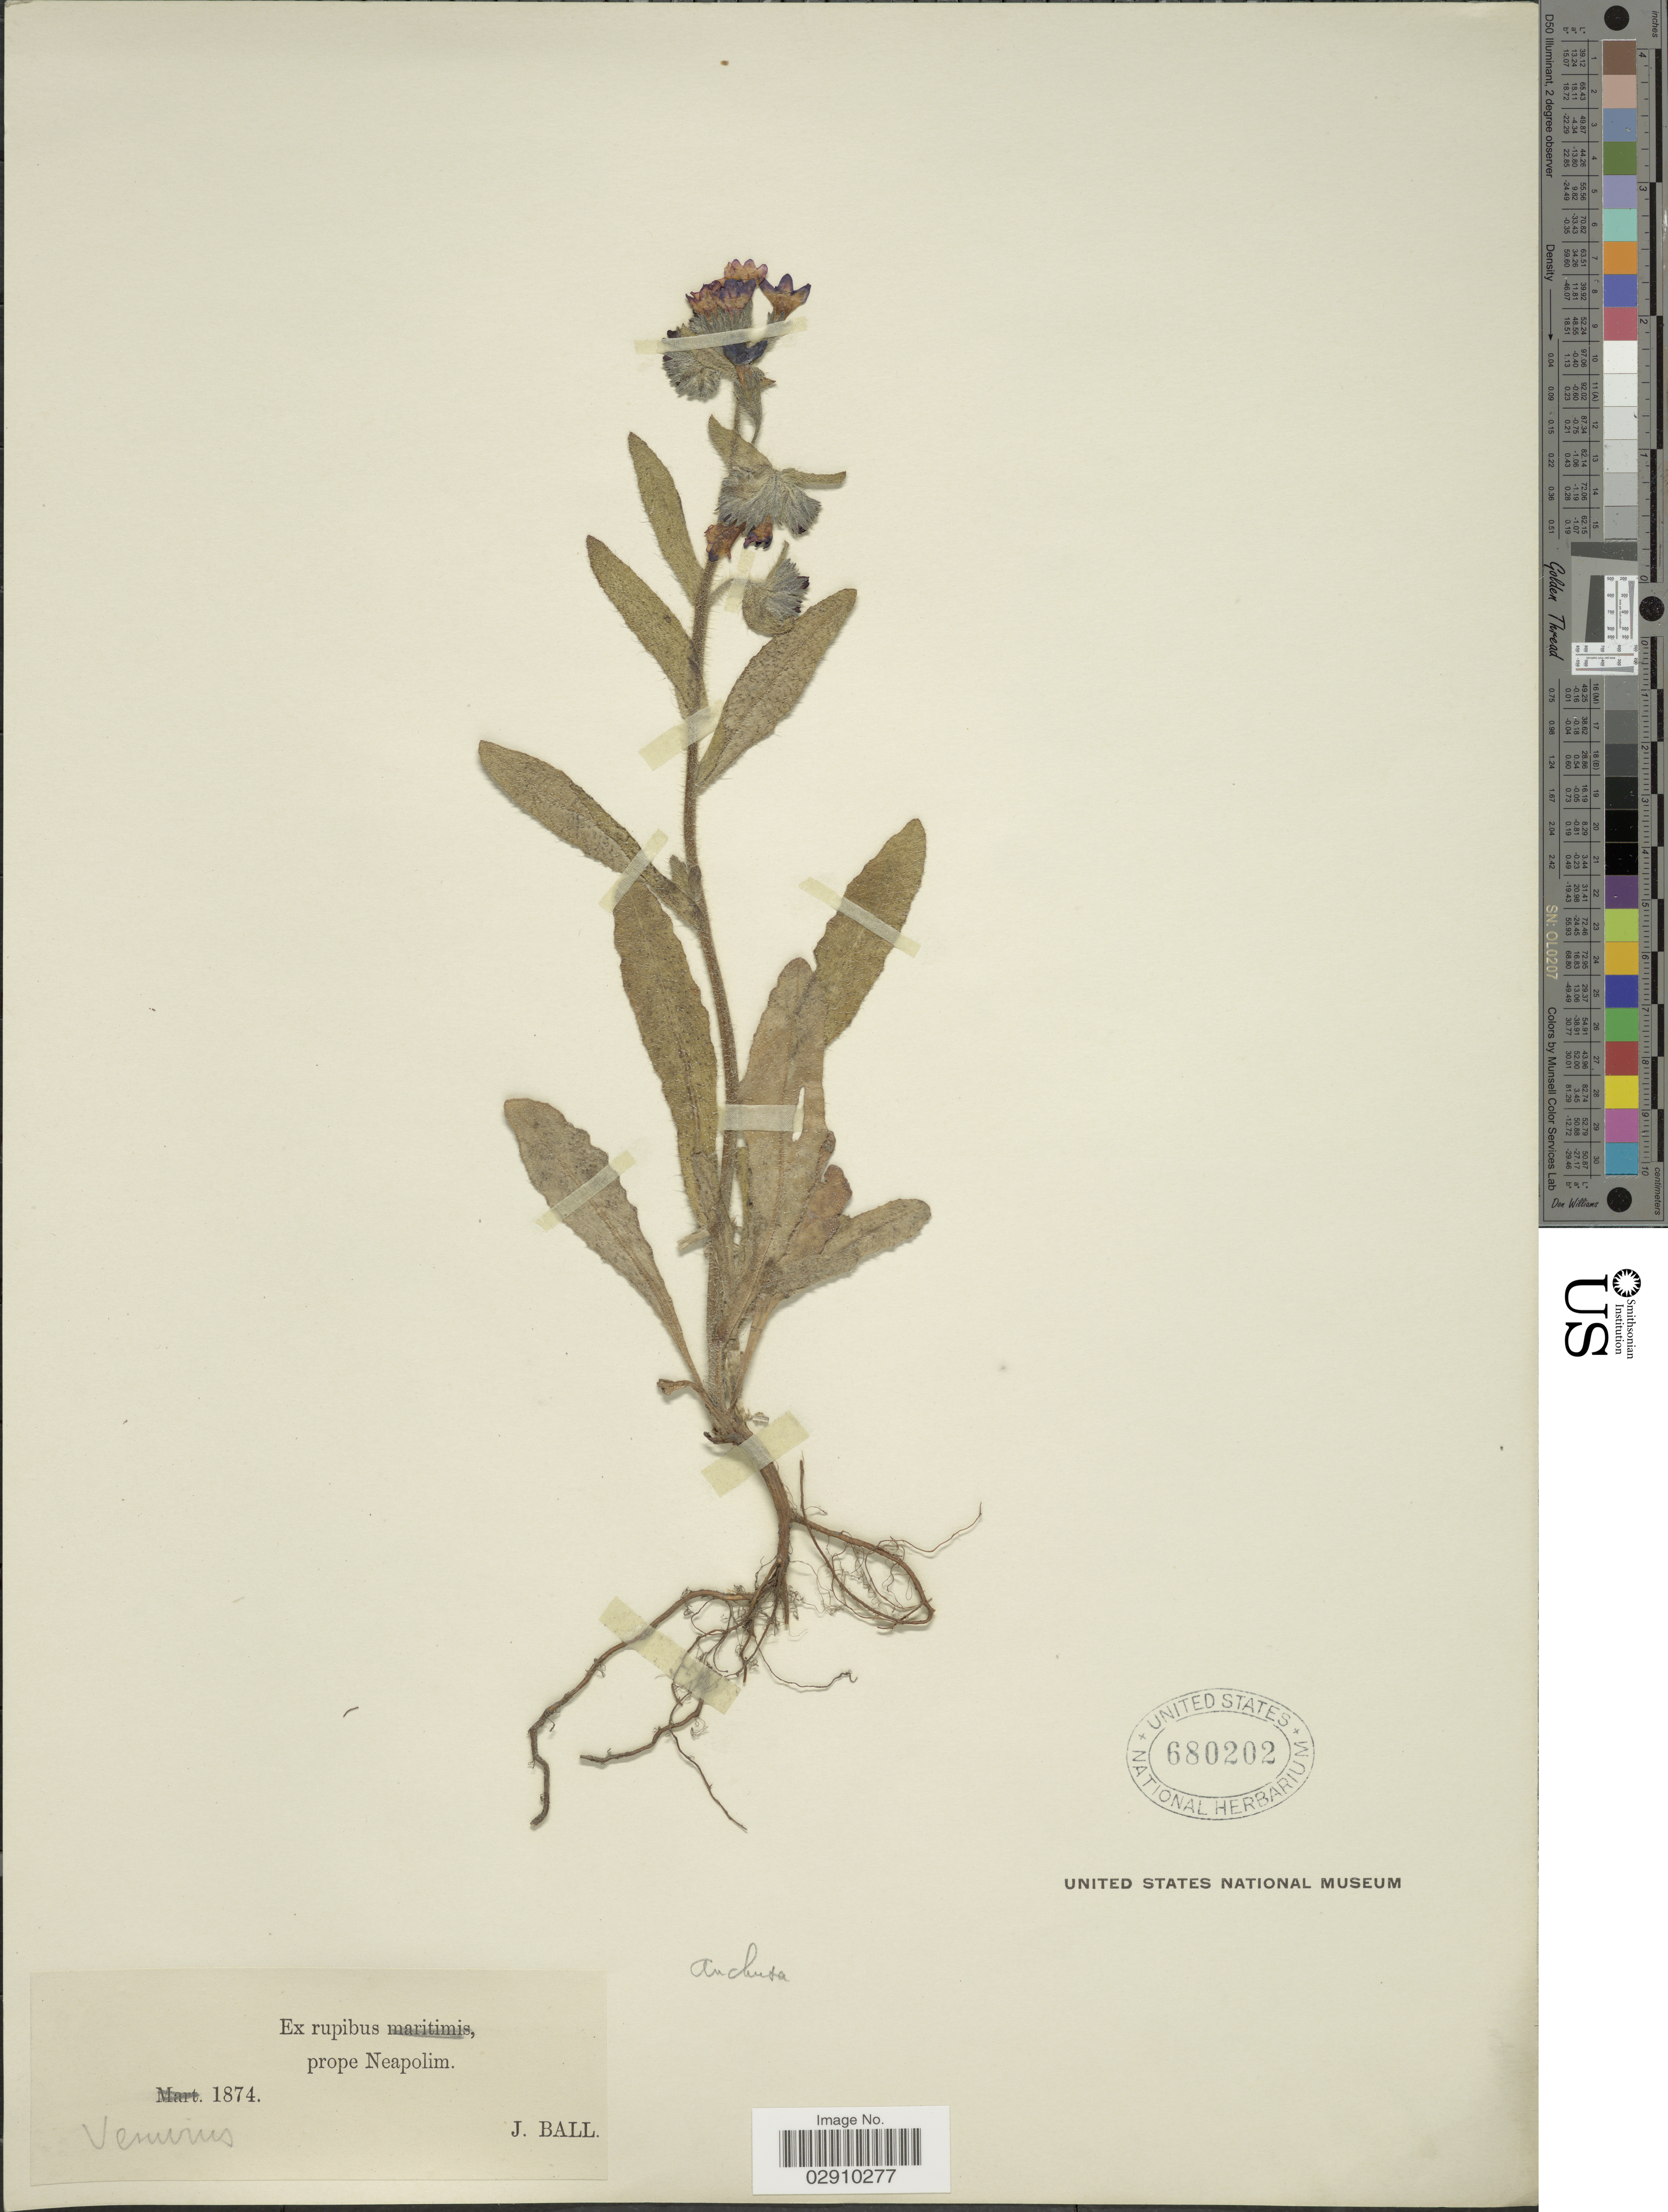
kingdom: Plantae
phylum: Tracheophyta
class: Magnoliopsida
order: Boraginales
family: Boraginaceae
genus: Anchusa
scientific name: Anchusa sp.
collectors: J. Ball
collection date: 1874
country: Italy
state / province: Campania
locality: Ex rupibus prope Neapolim.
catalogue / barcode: US 680202